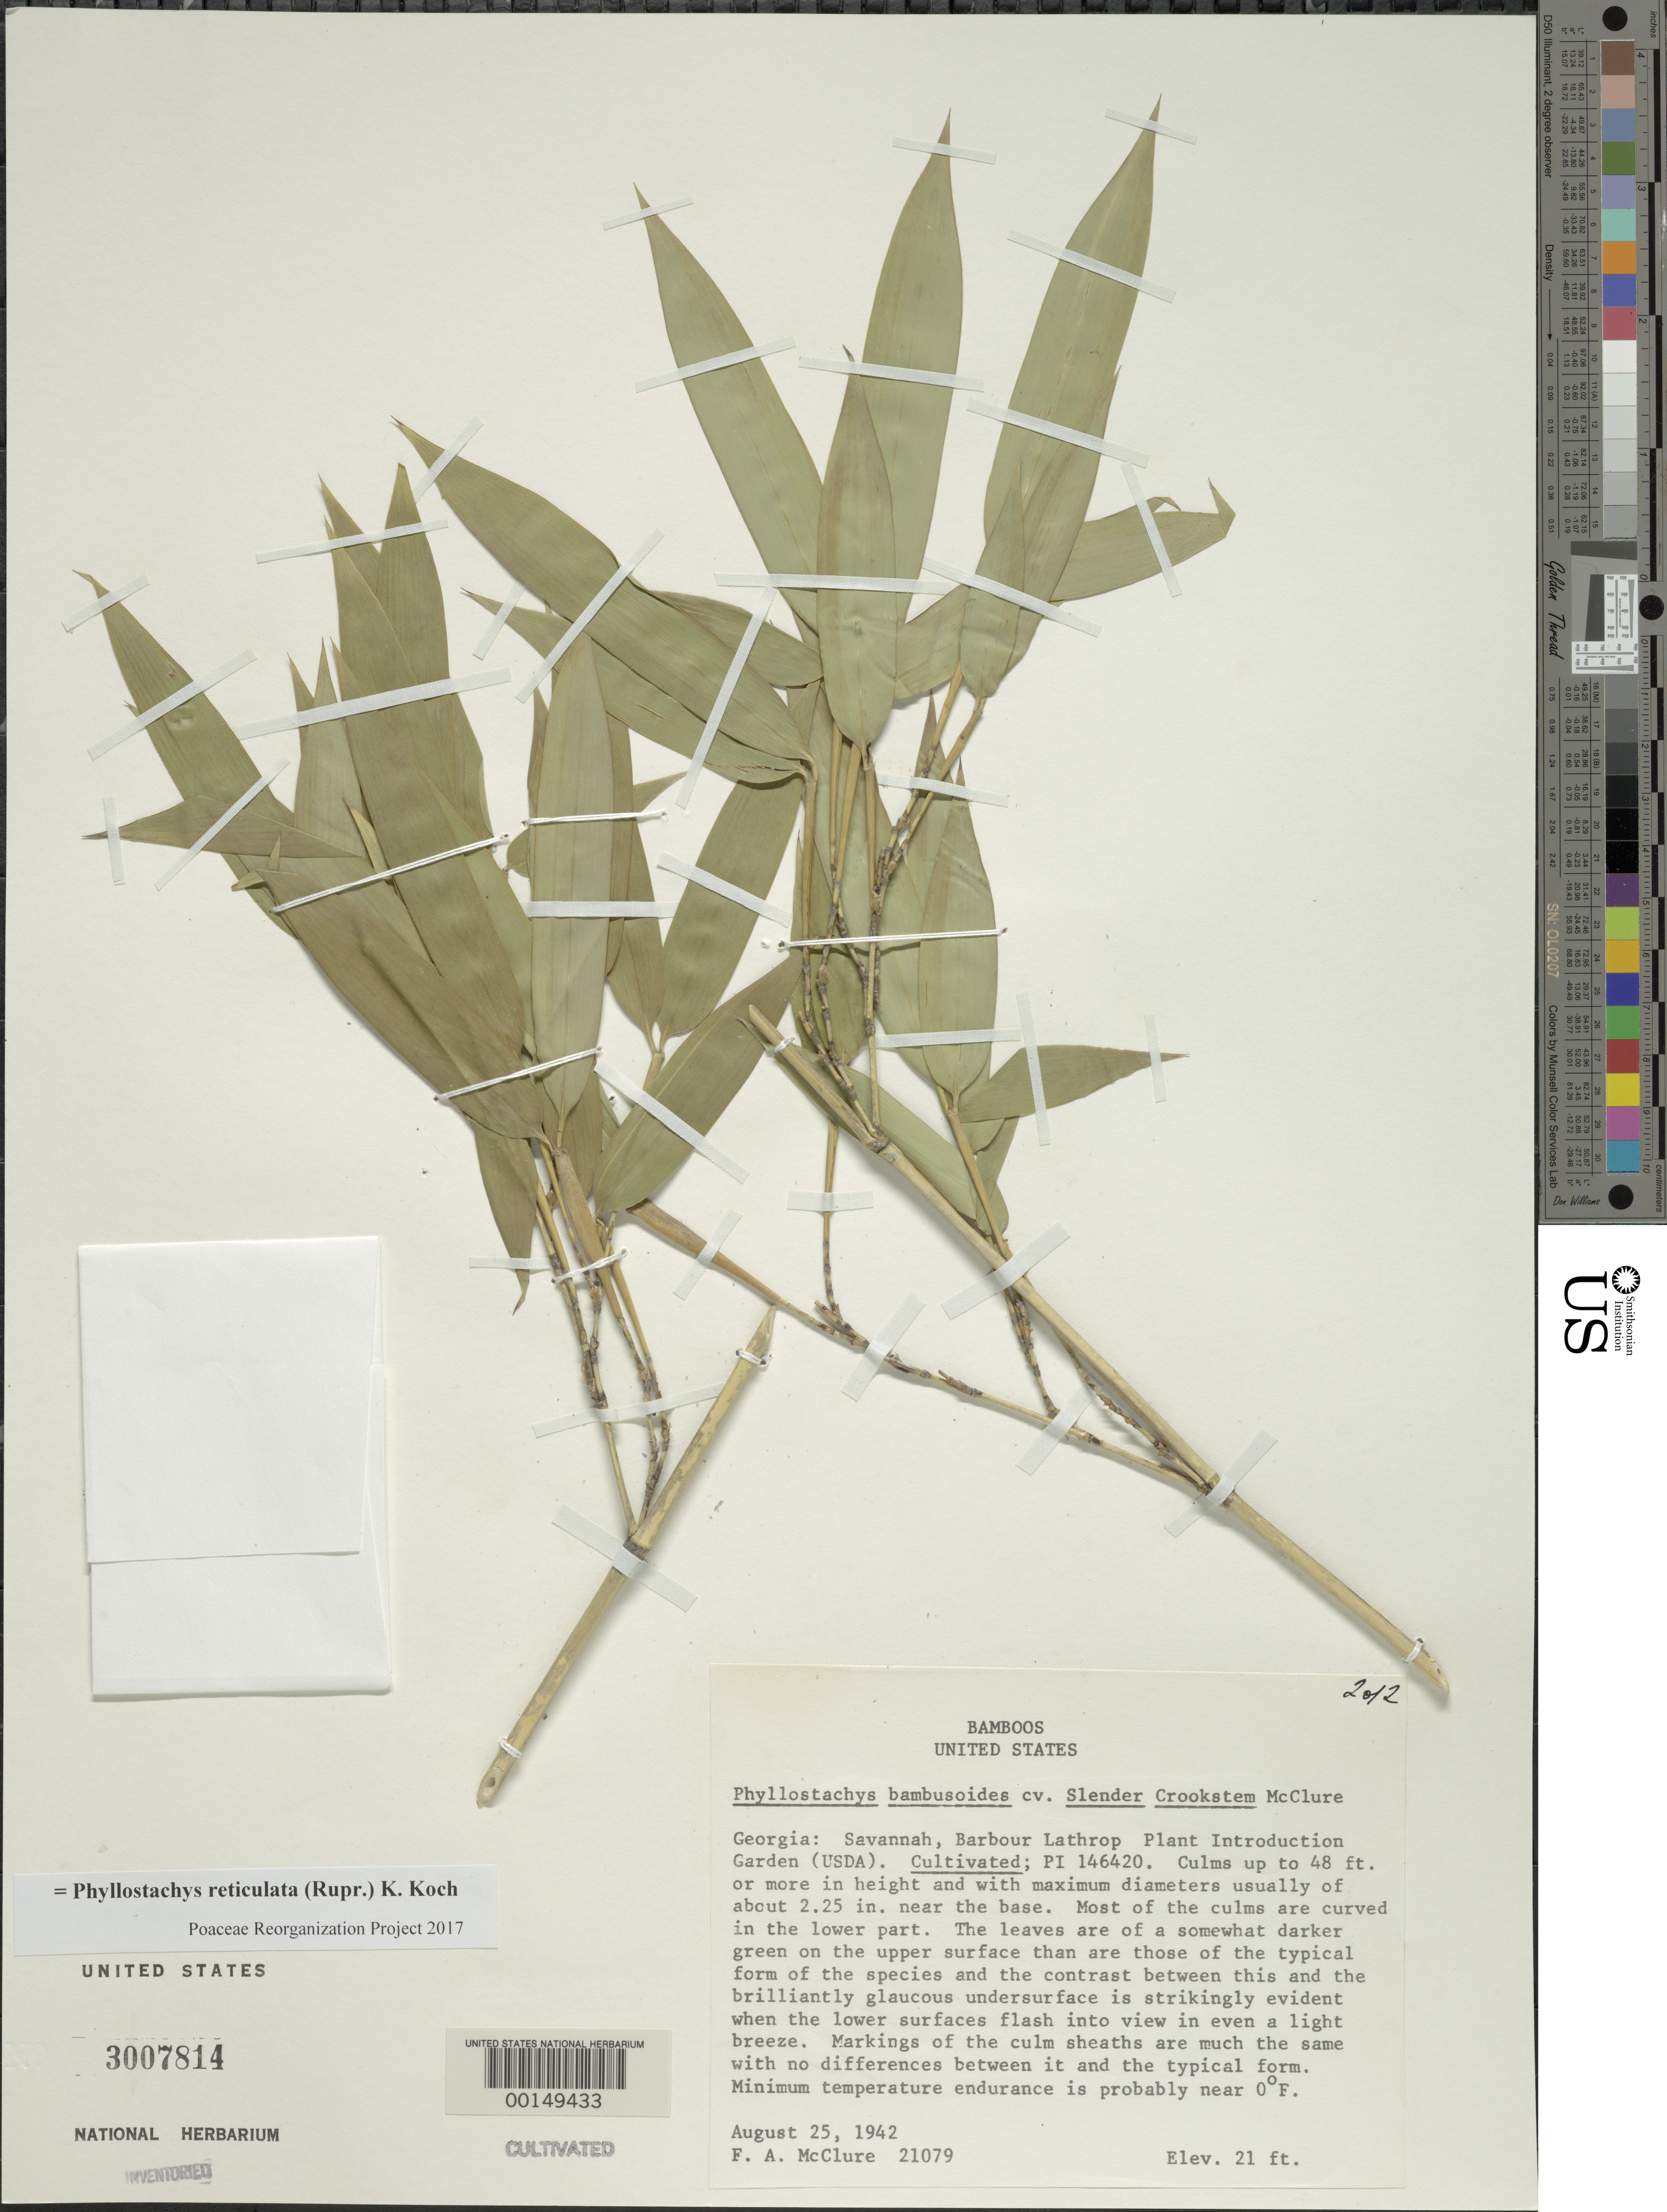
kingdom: Plantae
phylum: Tracheophyta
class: Liliopsida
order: Poales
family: Poaceae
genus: Phyllostachys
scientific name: Phyllostachys reticulata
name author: (Rupr.) K. Koch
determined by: Poaceae Reorganization Project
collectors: F. A. McClure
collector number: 21079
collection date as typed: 25 Aug 1942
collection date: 1942-08-25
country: United States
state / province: Georgia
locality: Savannah, barbour lathrop p.i. garden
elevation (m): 6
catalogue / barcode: US 3007814